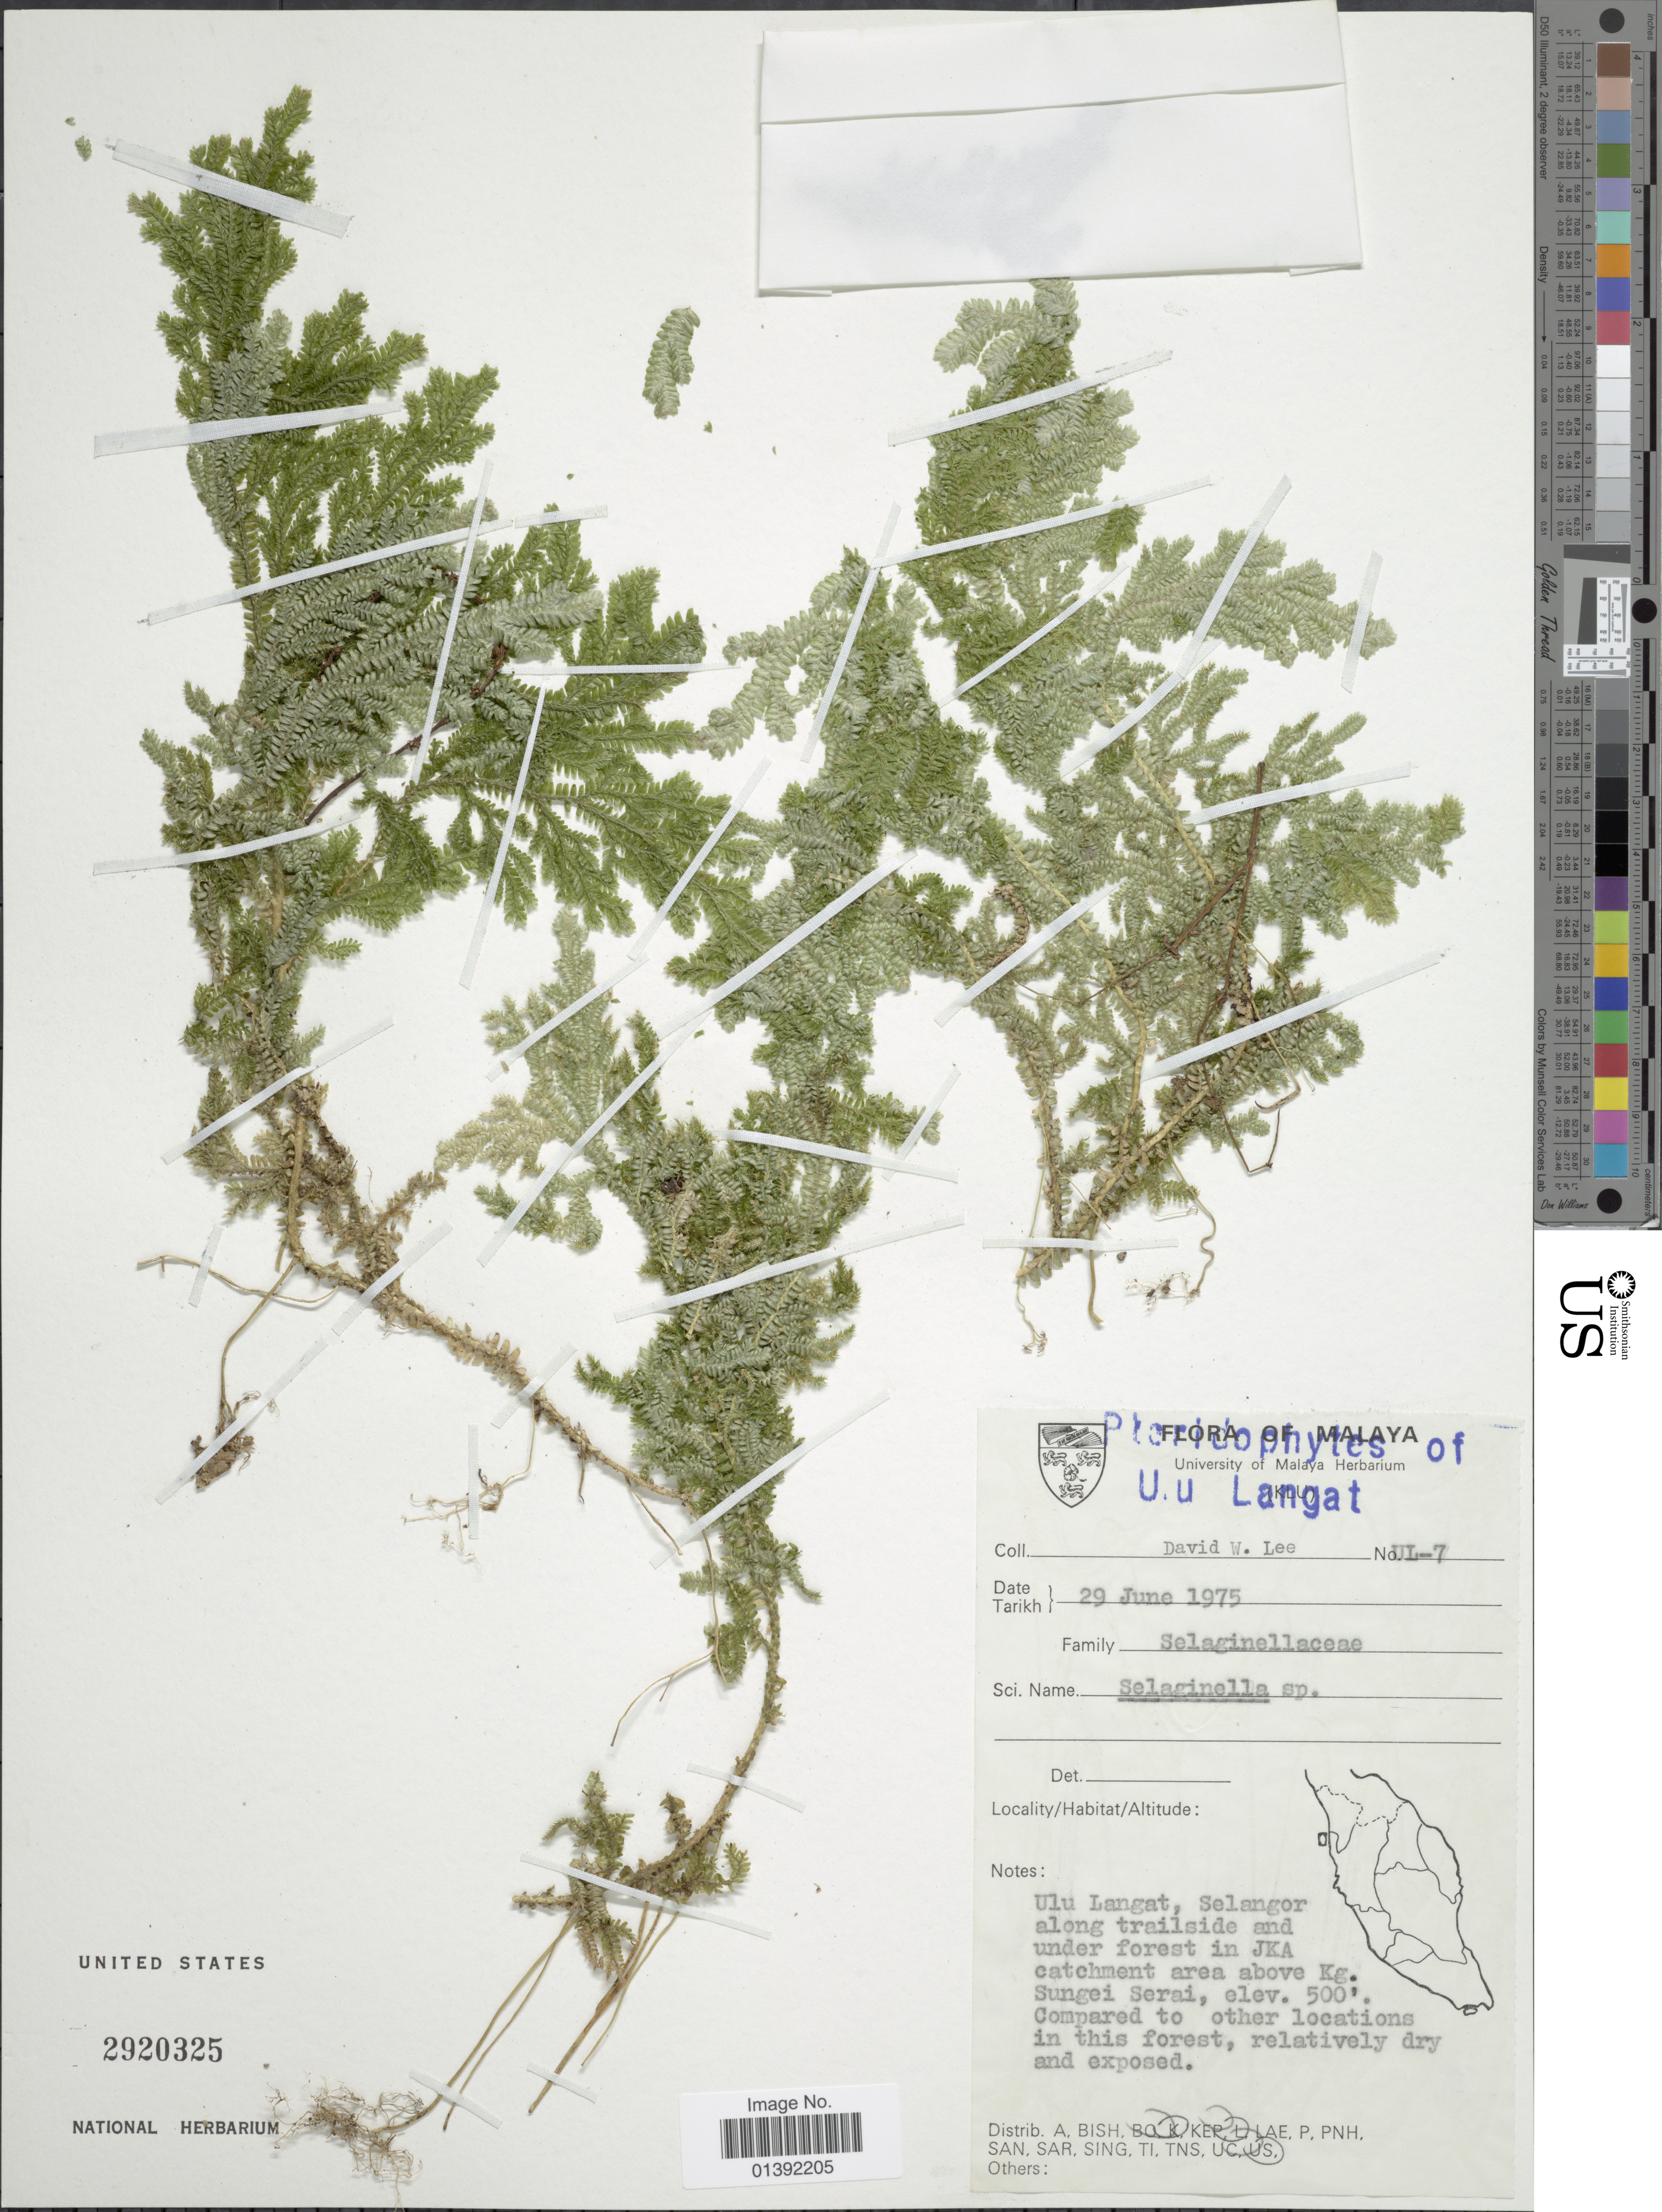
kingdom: Plantae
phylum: Tracheophyta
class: Lycopodiopsida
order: Selaginellales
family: Selaginellaceae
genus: Selaginella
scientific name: Selaginella sp.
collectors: D. Lee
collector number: UL-7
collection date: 1975-06-29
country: Malaysia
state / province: Selangor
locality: Malaya, Ulu Langat, along trailside and under forest in JKA catchment area above Kg. , Sungei Serai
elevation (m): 152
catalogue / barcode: US 2920325